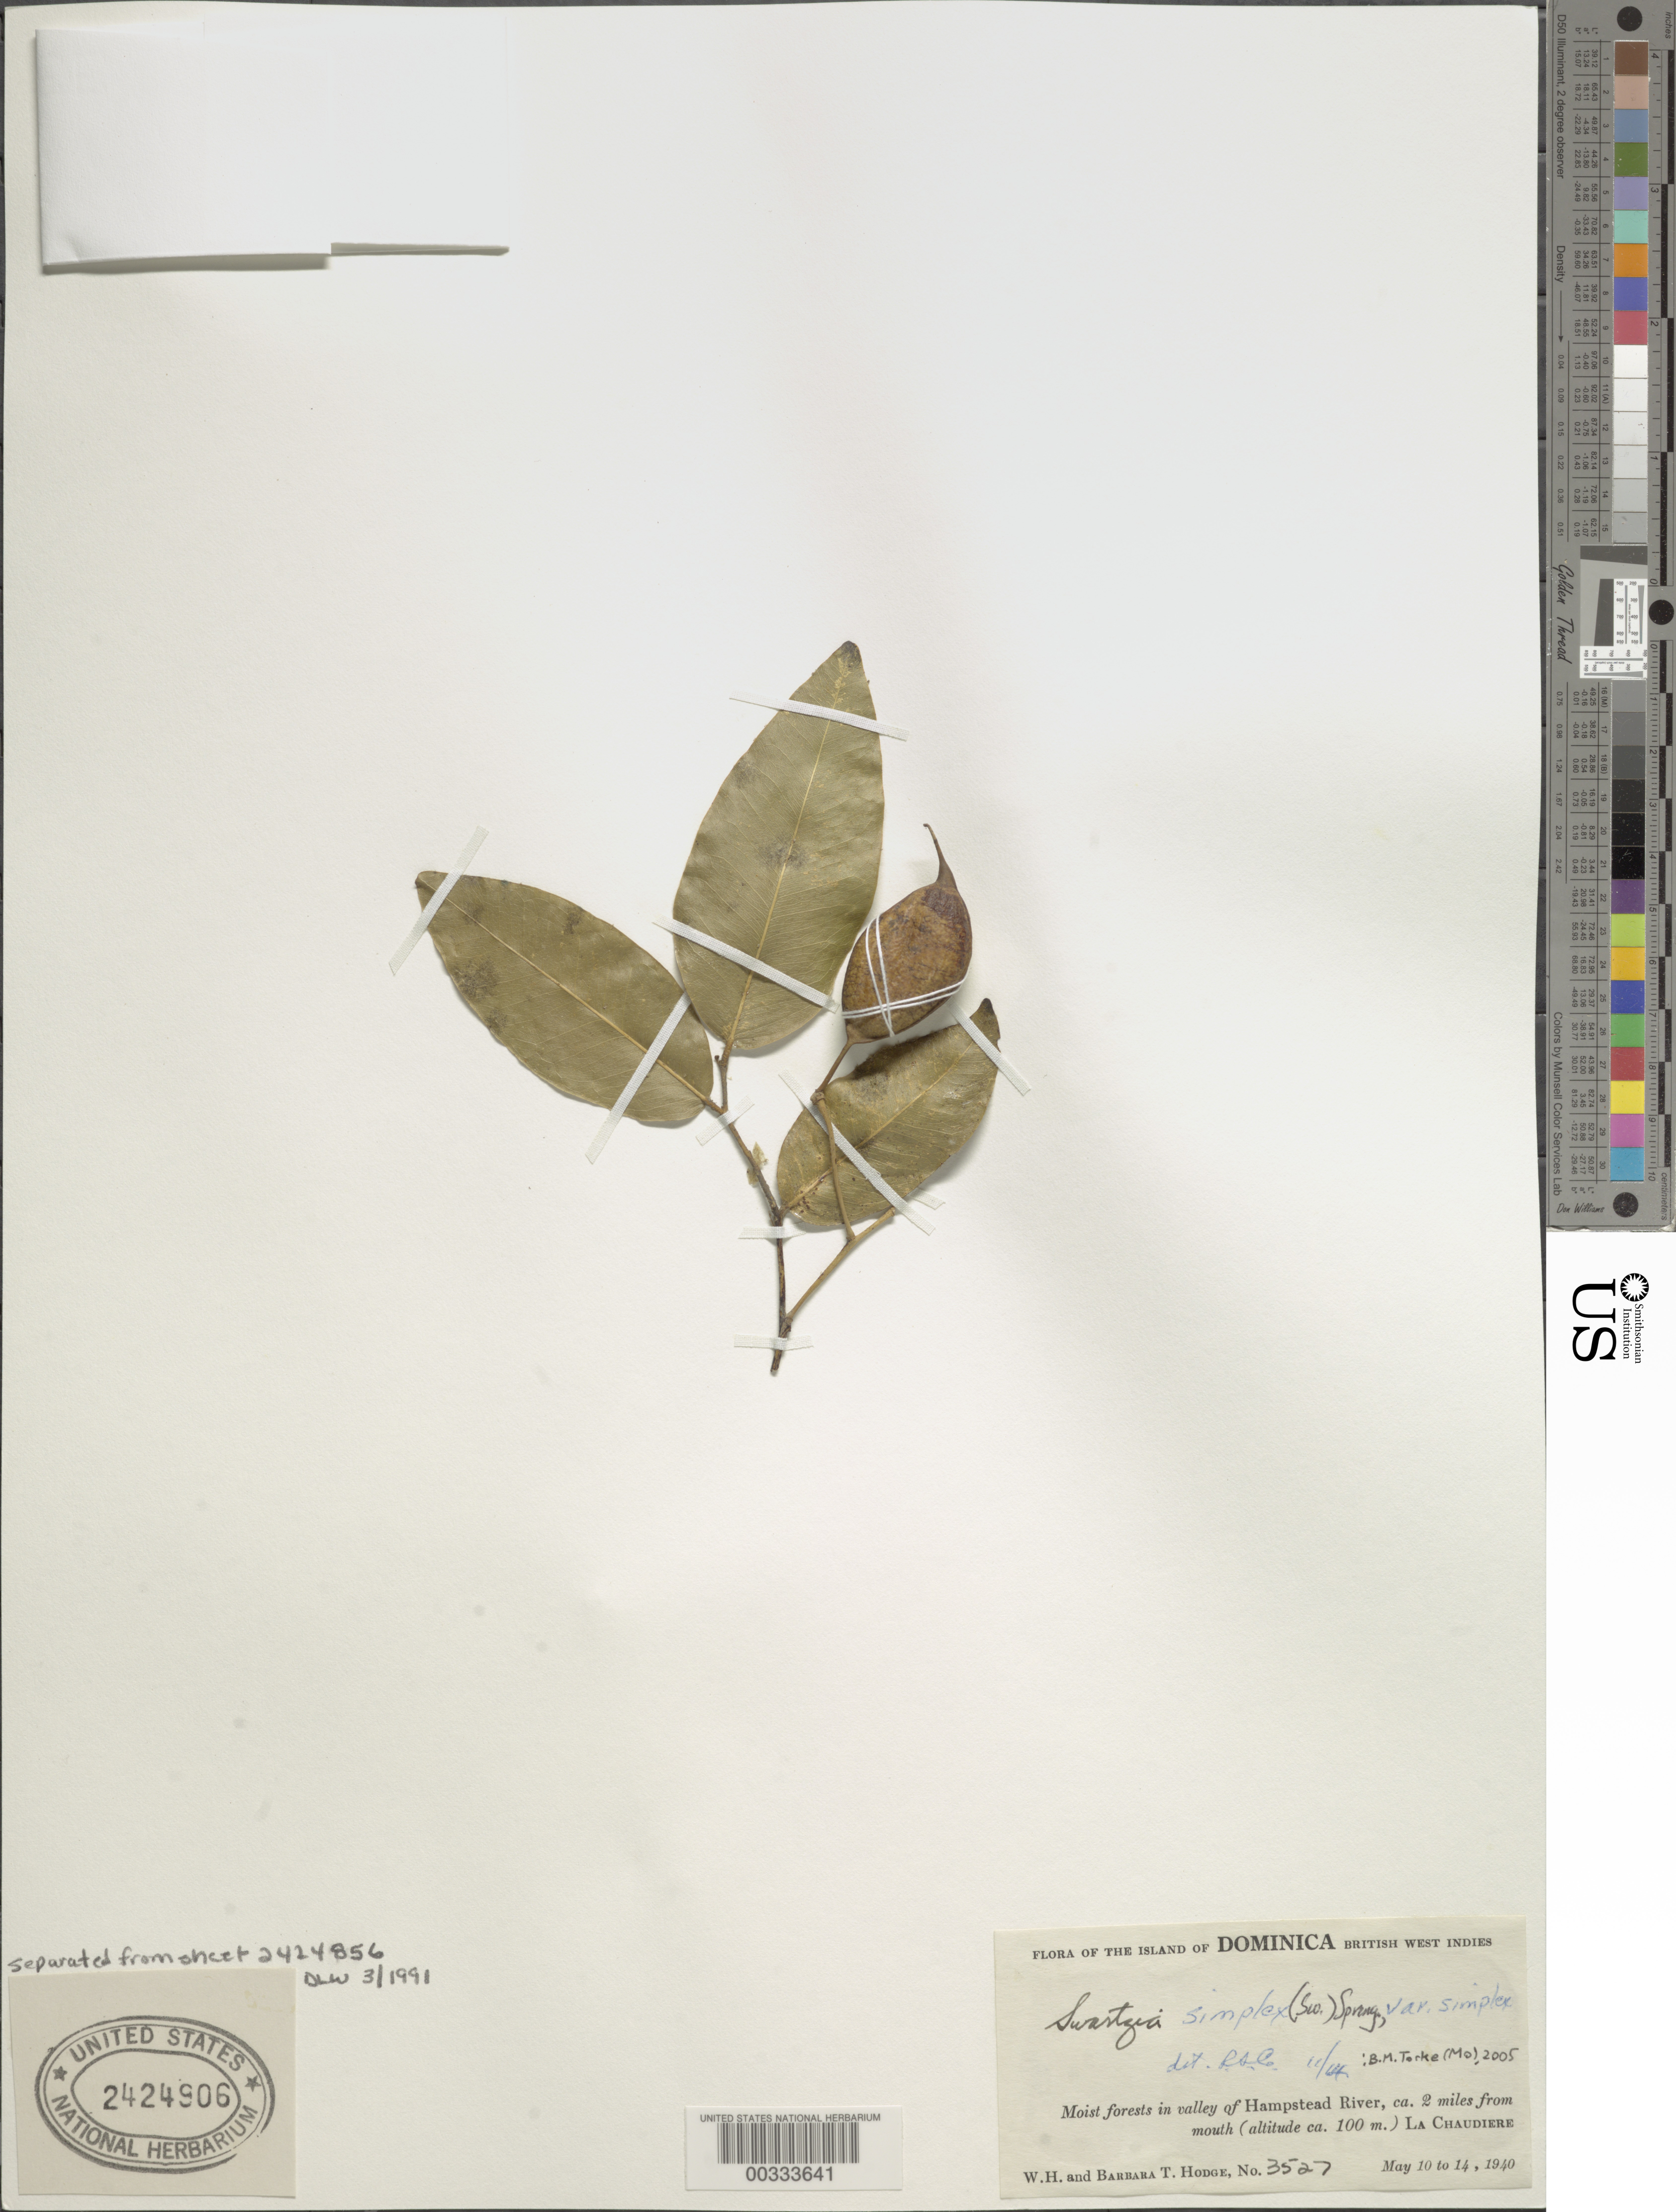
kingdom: Plantae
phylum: Tracheophyta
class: Magnoliopsida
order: Fabales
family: Fabaceae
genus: Swartzia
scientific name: Swartzia simplex var. simplex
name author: (Sw.) Spreng.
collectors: W. Hodge & B. Hodge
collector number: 3527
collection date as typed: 10 May 1940 to 14 May 1940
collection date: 1940-05-10/1940-05-14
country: Dominica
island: Dominica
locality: In valley of hampstead river, ca 2 mi from mouth, la chaudiere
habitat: Moist forests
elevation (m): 100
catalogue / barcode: US 2424906